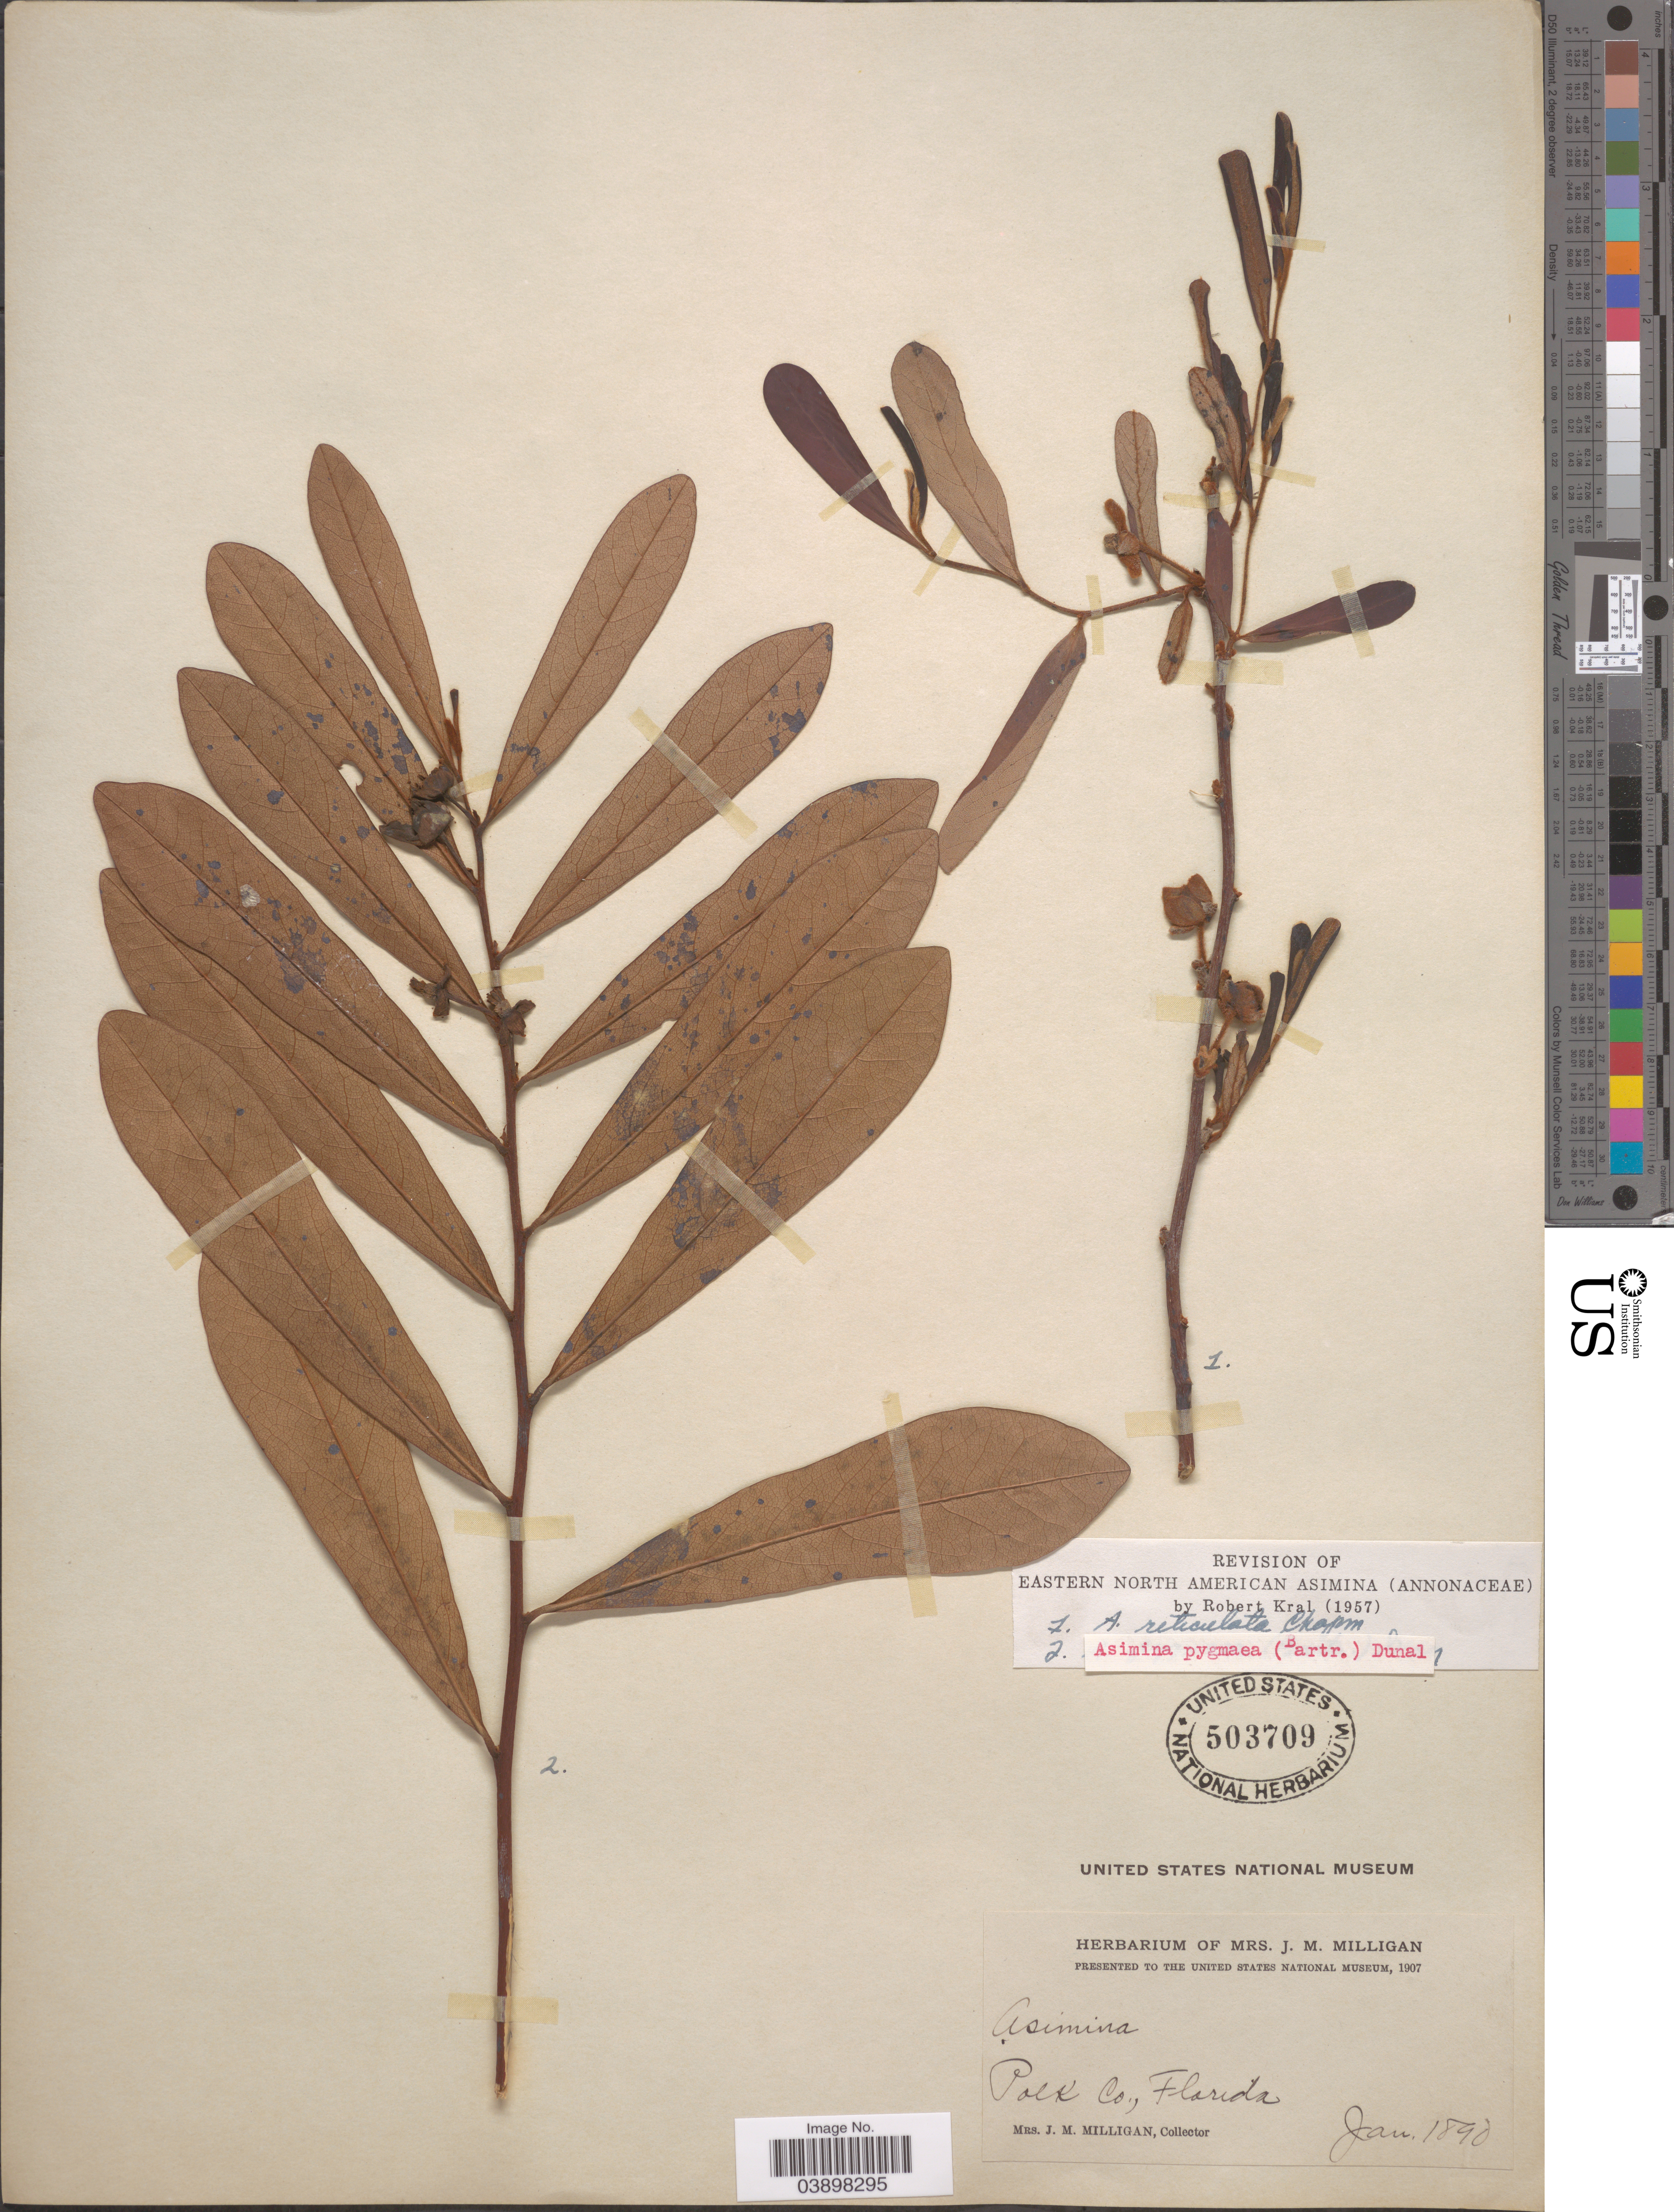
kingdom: Plantae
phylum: Tracheophyta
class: Magnoliopsida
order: Magnoliales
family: Annonaceae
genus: Asimina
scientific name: Asimina pygmaea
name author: Dunal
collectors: J. Milligan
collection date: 1890-01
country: United States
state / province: Florida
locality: Polk Co.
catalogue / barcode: US 503709